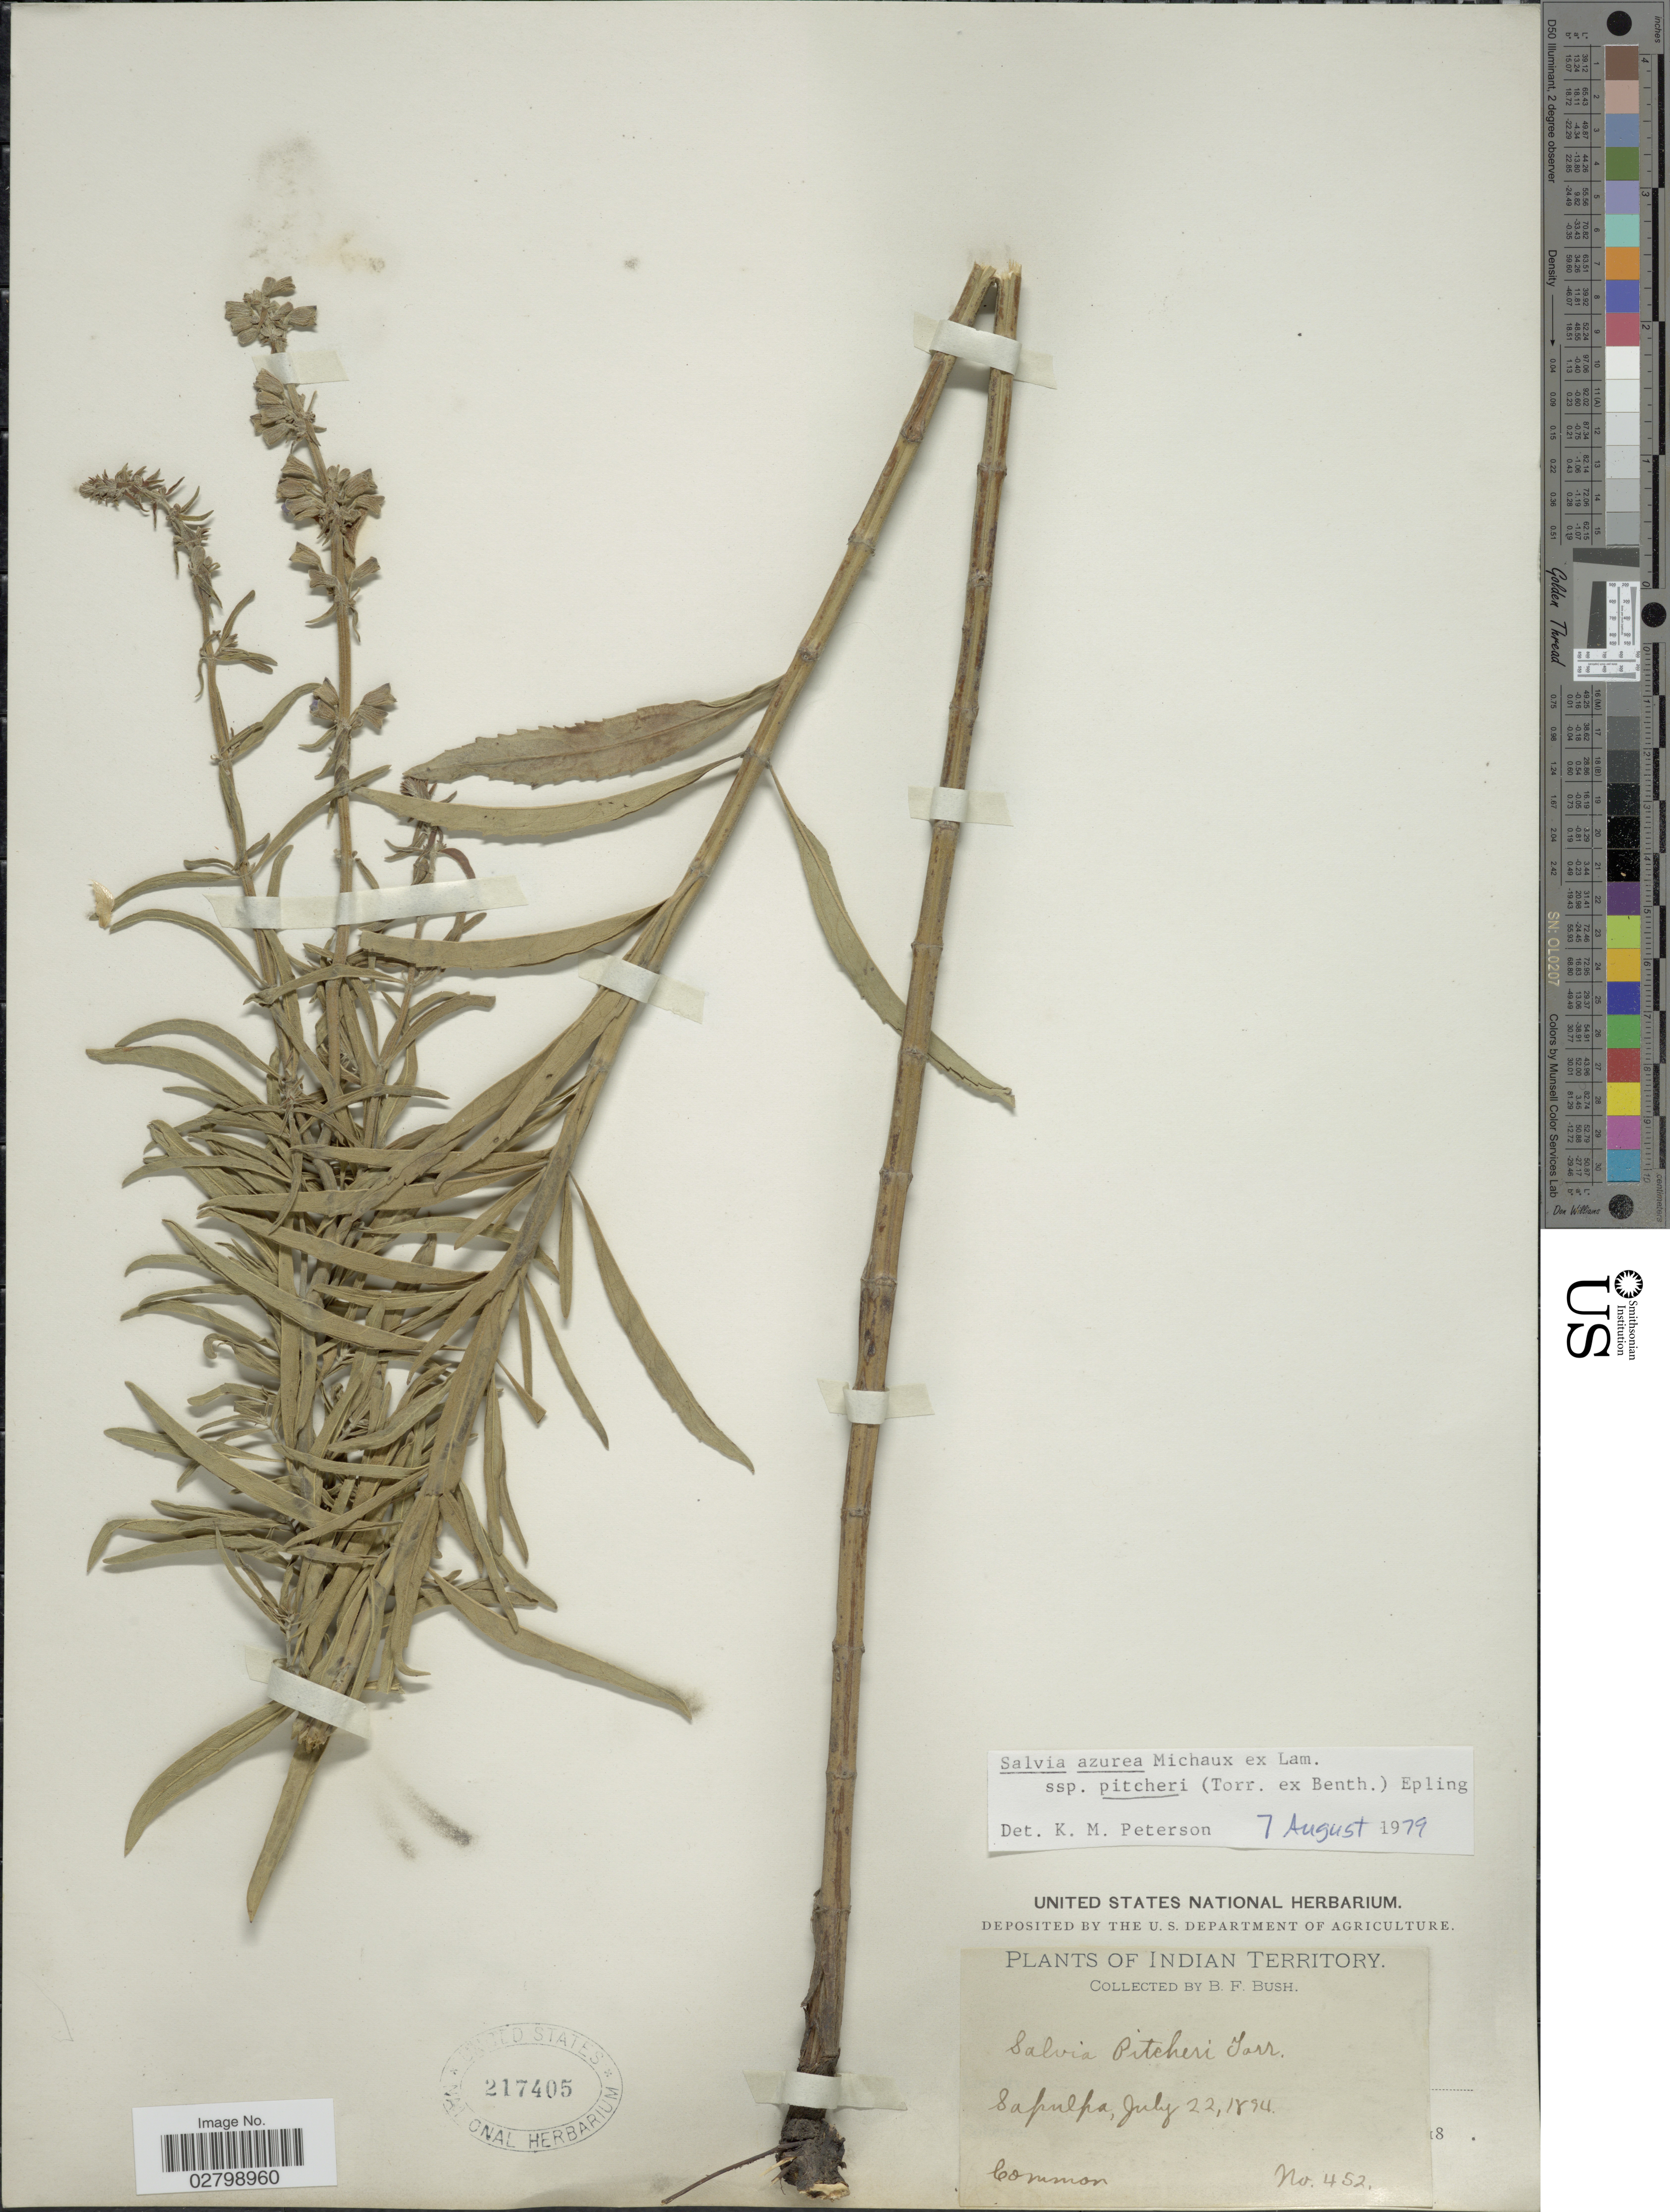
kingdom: Plantae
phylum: Tracheophyta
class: Magnoliopsida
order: Lamiales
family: Lamiaceae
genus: Salvia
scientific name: Salvia azurea subsp. pitcheri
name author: Michx. ex Lam.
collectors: B. F. Bush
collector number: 452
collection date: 1894-07-22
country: United States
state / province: Oklahoma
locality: Indian Territory. Sapulpa.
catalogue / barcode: US 217405